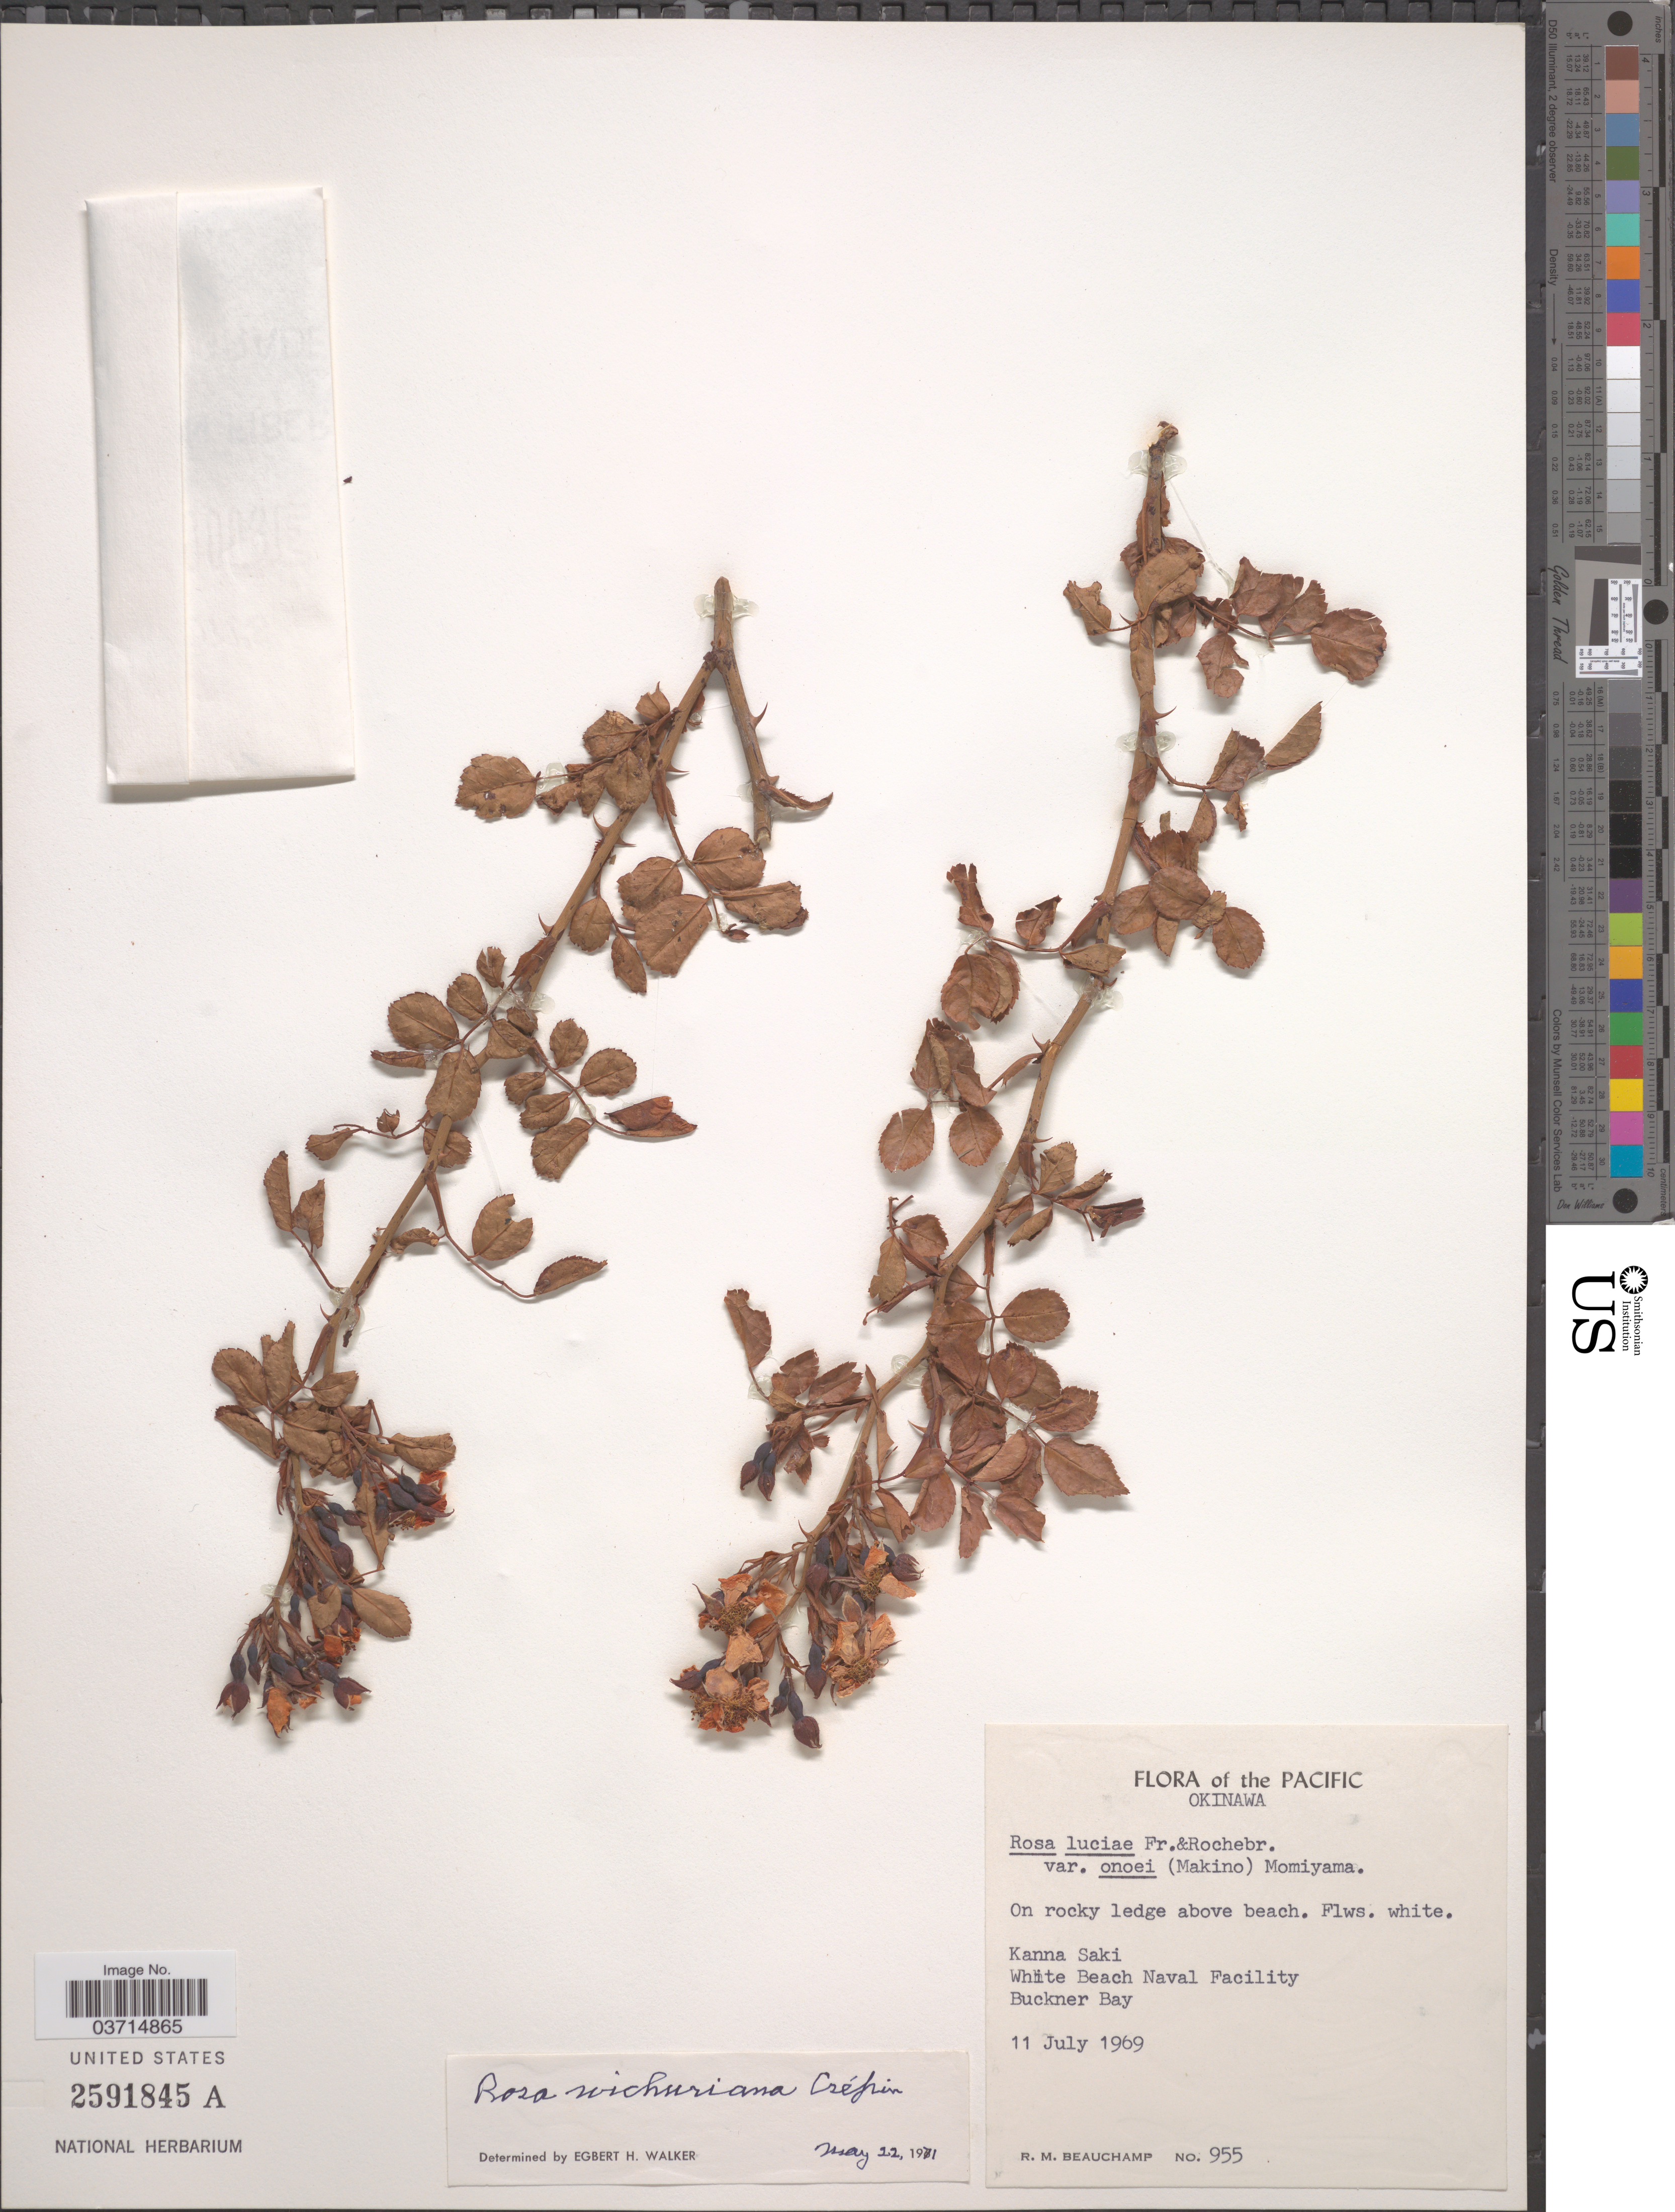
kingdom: Plantae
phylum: Tracheophyta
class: Magnoliopsida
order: Rosales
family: Rosaceae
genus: Rosa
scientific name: Rosa wichuraiana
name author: Crepin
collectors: R. Beauchamp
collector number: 955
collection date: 1969-07-11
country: Japan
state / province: Okinawa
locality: Pacific. Kanna Saki. White Beach Naval Facility. Buckner Bay.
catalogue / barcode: US 2591845A